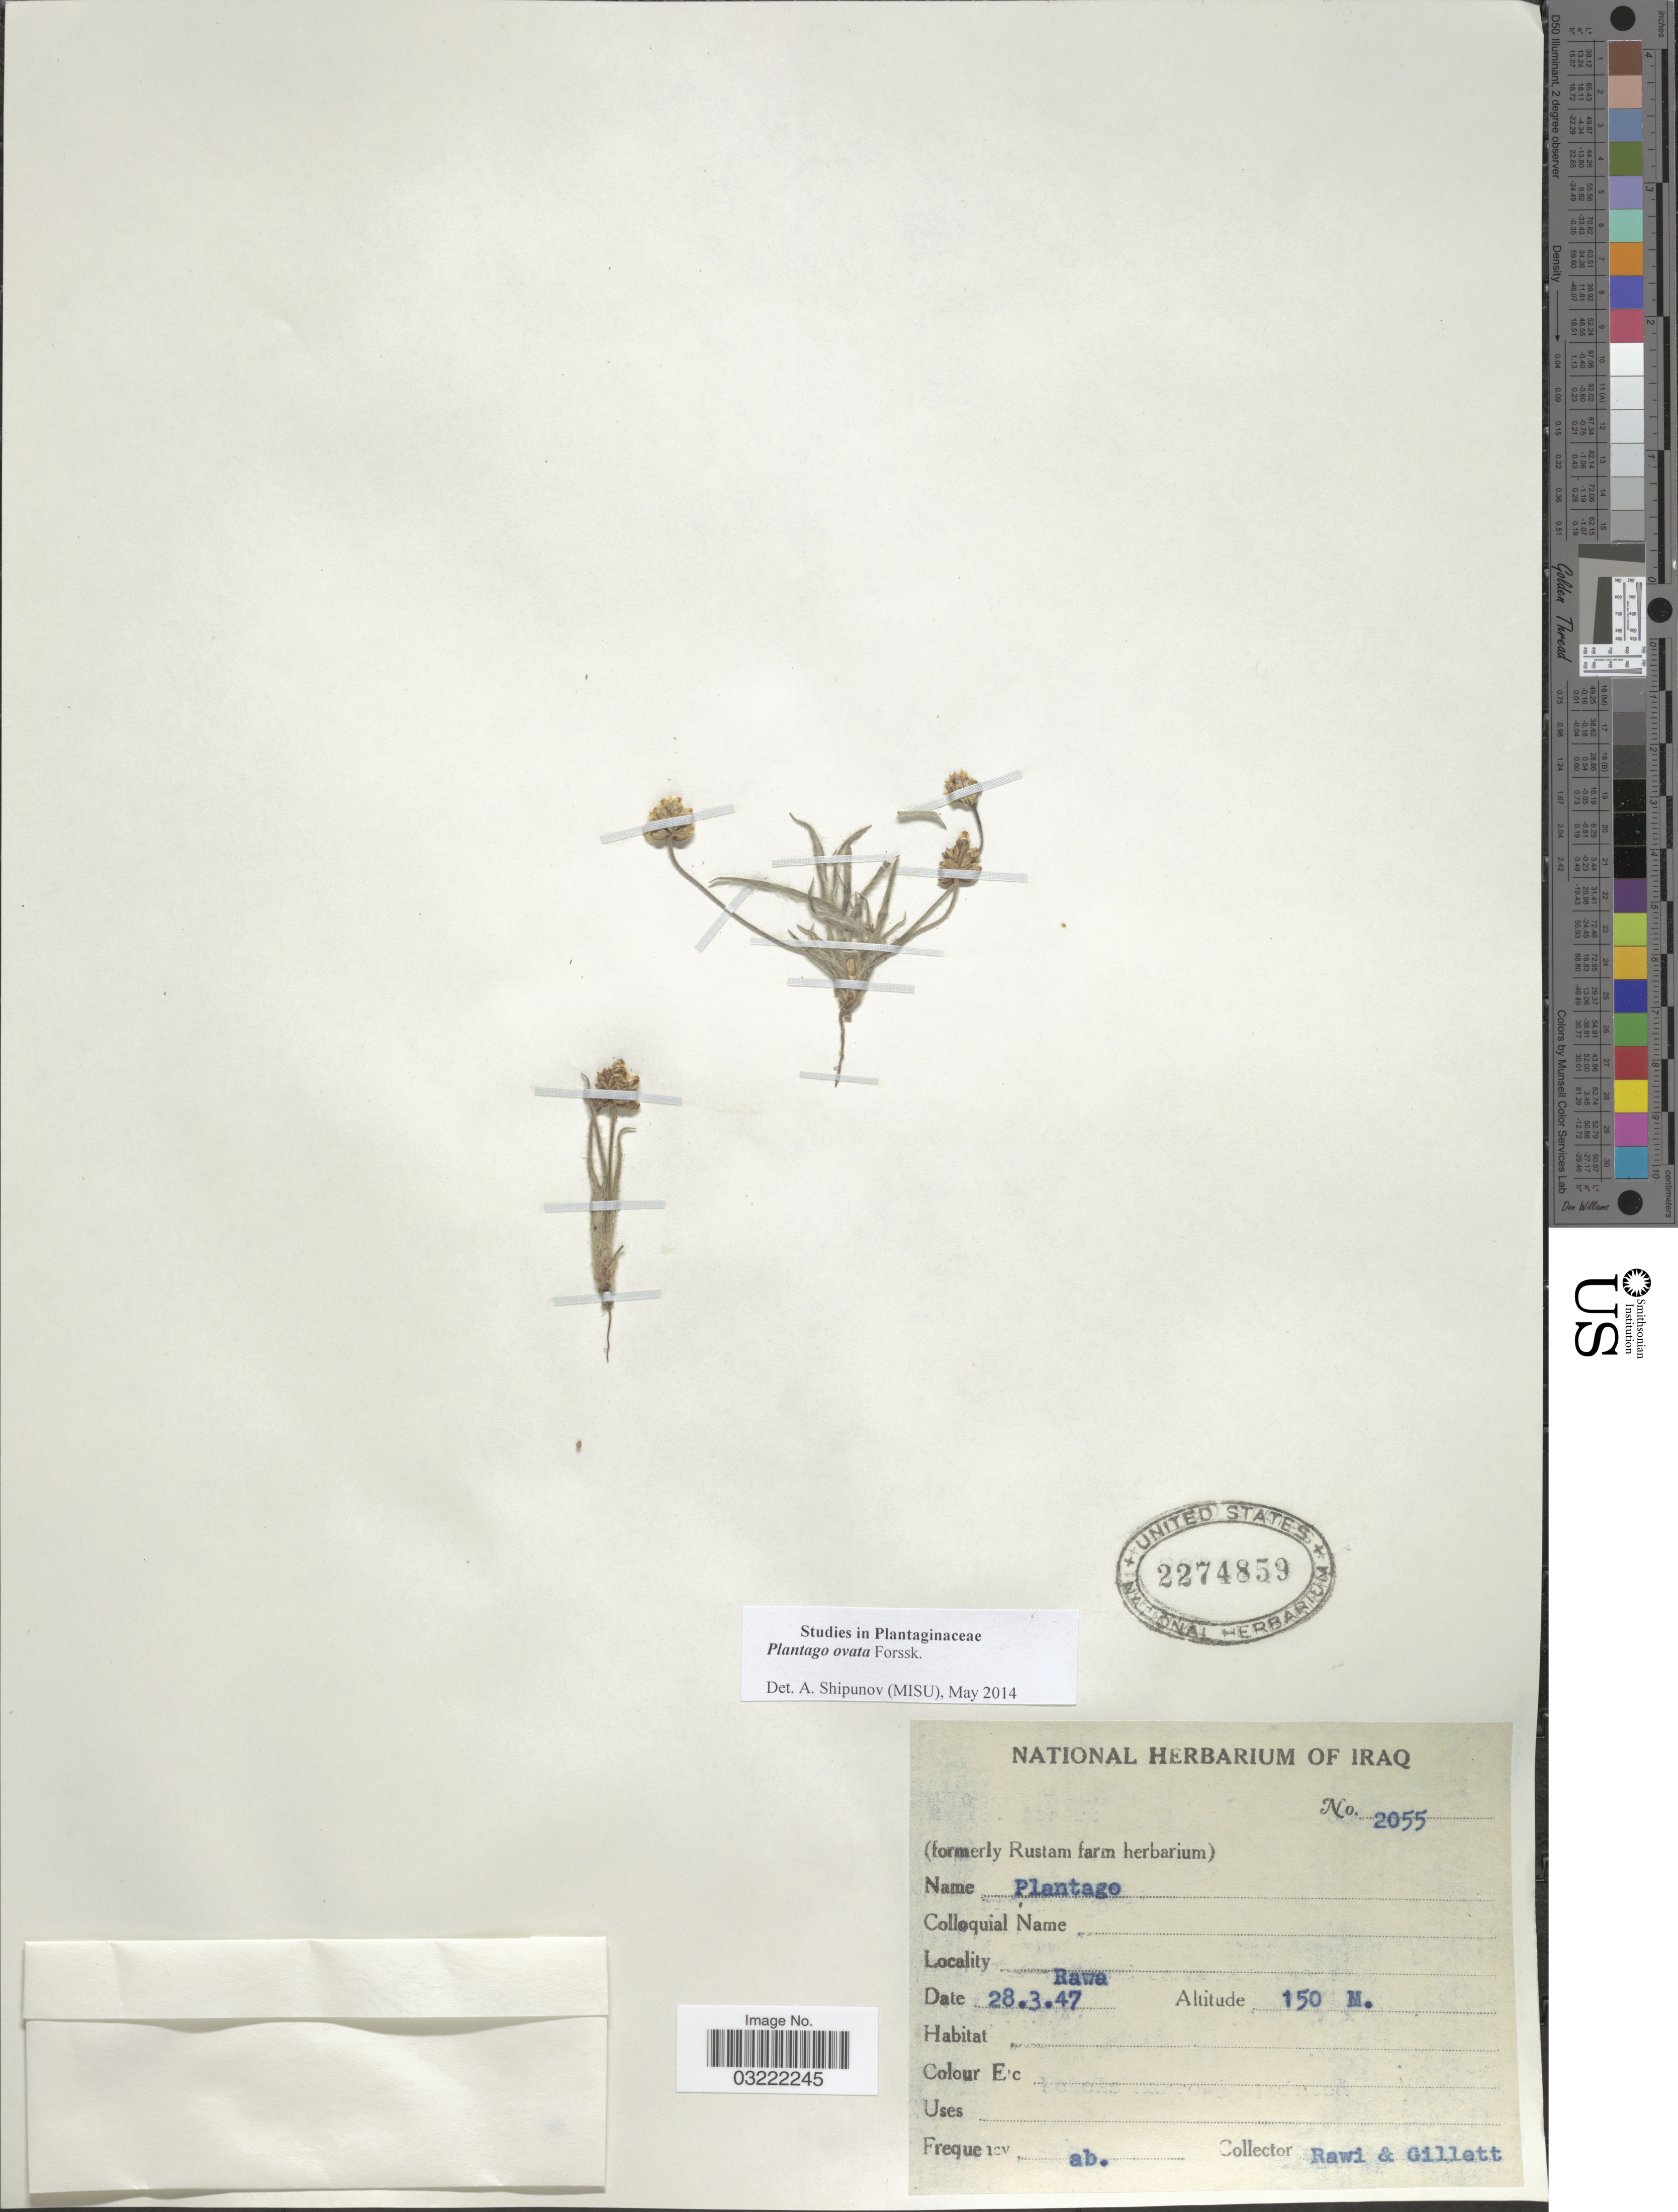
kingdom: Plantae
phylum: Tracheophyta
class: Magnoliopsida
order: Lamiales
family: Plantaginaceae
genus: Plantago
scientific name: Plantago ovata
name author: Forssk.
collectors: -. Rawi & Gillett, --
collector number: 2055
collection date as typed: Transcribed d/m/y: 28/3/47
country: Iraq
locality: Rawa.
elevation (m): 150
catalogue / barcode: US 2274859